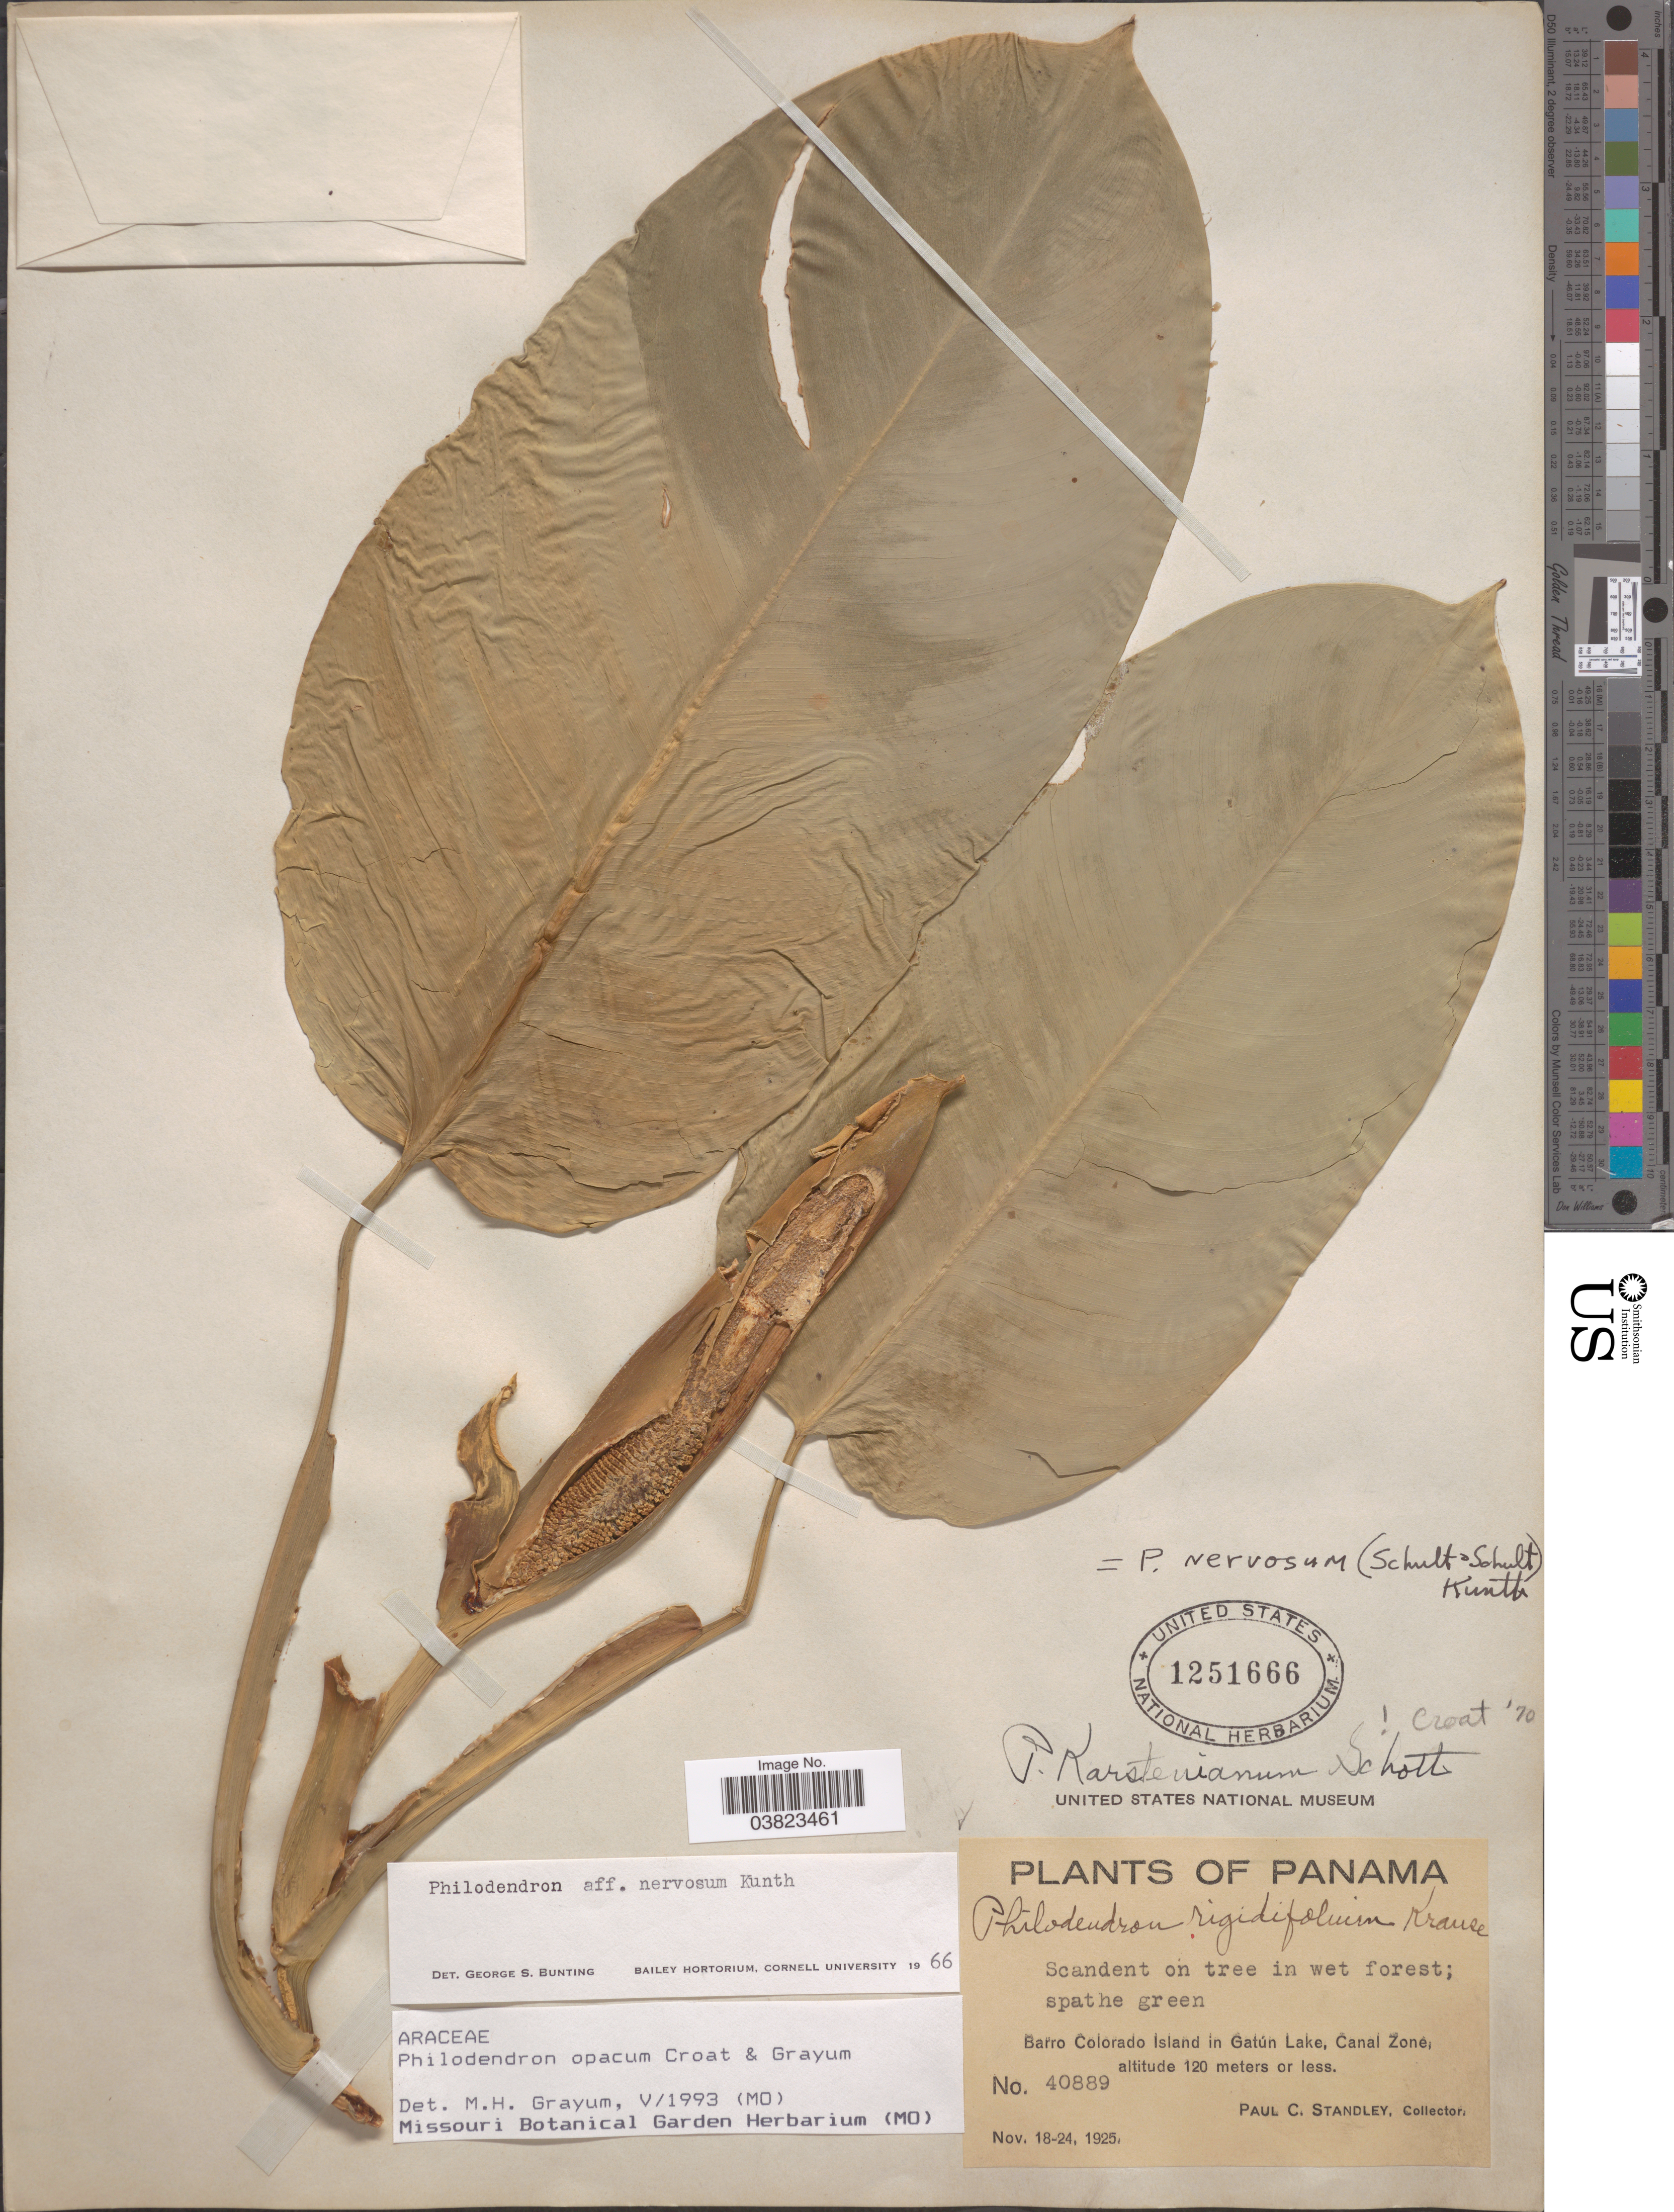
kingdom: Plantae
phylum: Tracheophyta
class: Liliopsida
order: Alismatales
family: Araceae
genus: Philodendron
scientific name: Philodendron opacum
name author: Croat & Grayum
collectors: P. C. Standley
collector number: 40889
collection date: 1925-11-18/1925-11-24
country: Panama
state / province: Panamá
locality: Barro Colorado Island in Gatún Lake, Canal Zone.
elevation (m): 120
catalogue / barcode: US 1251666